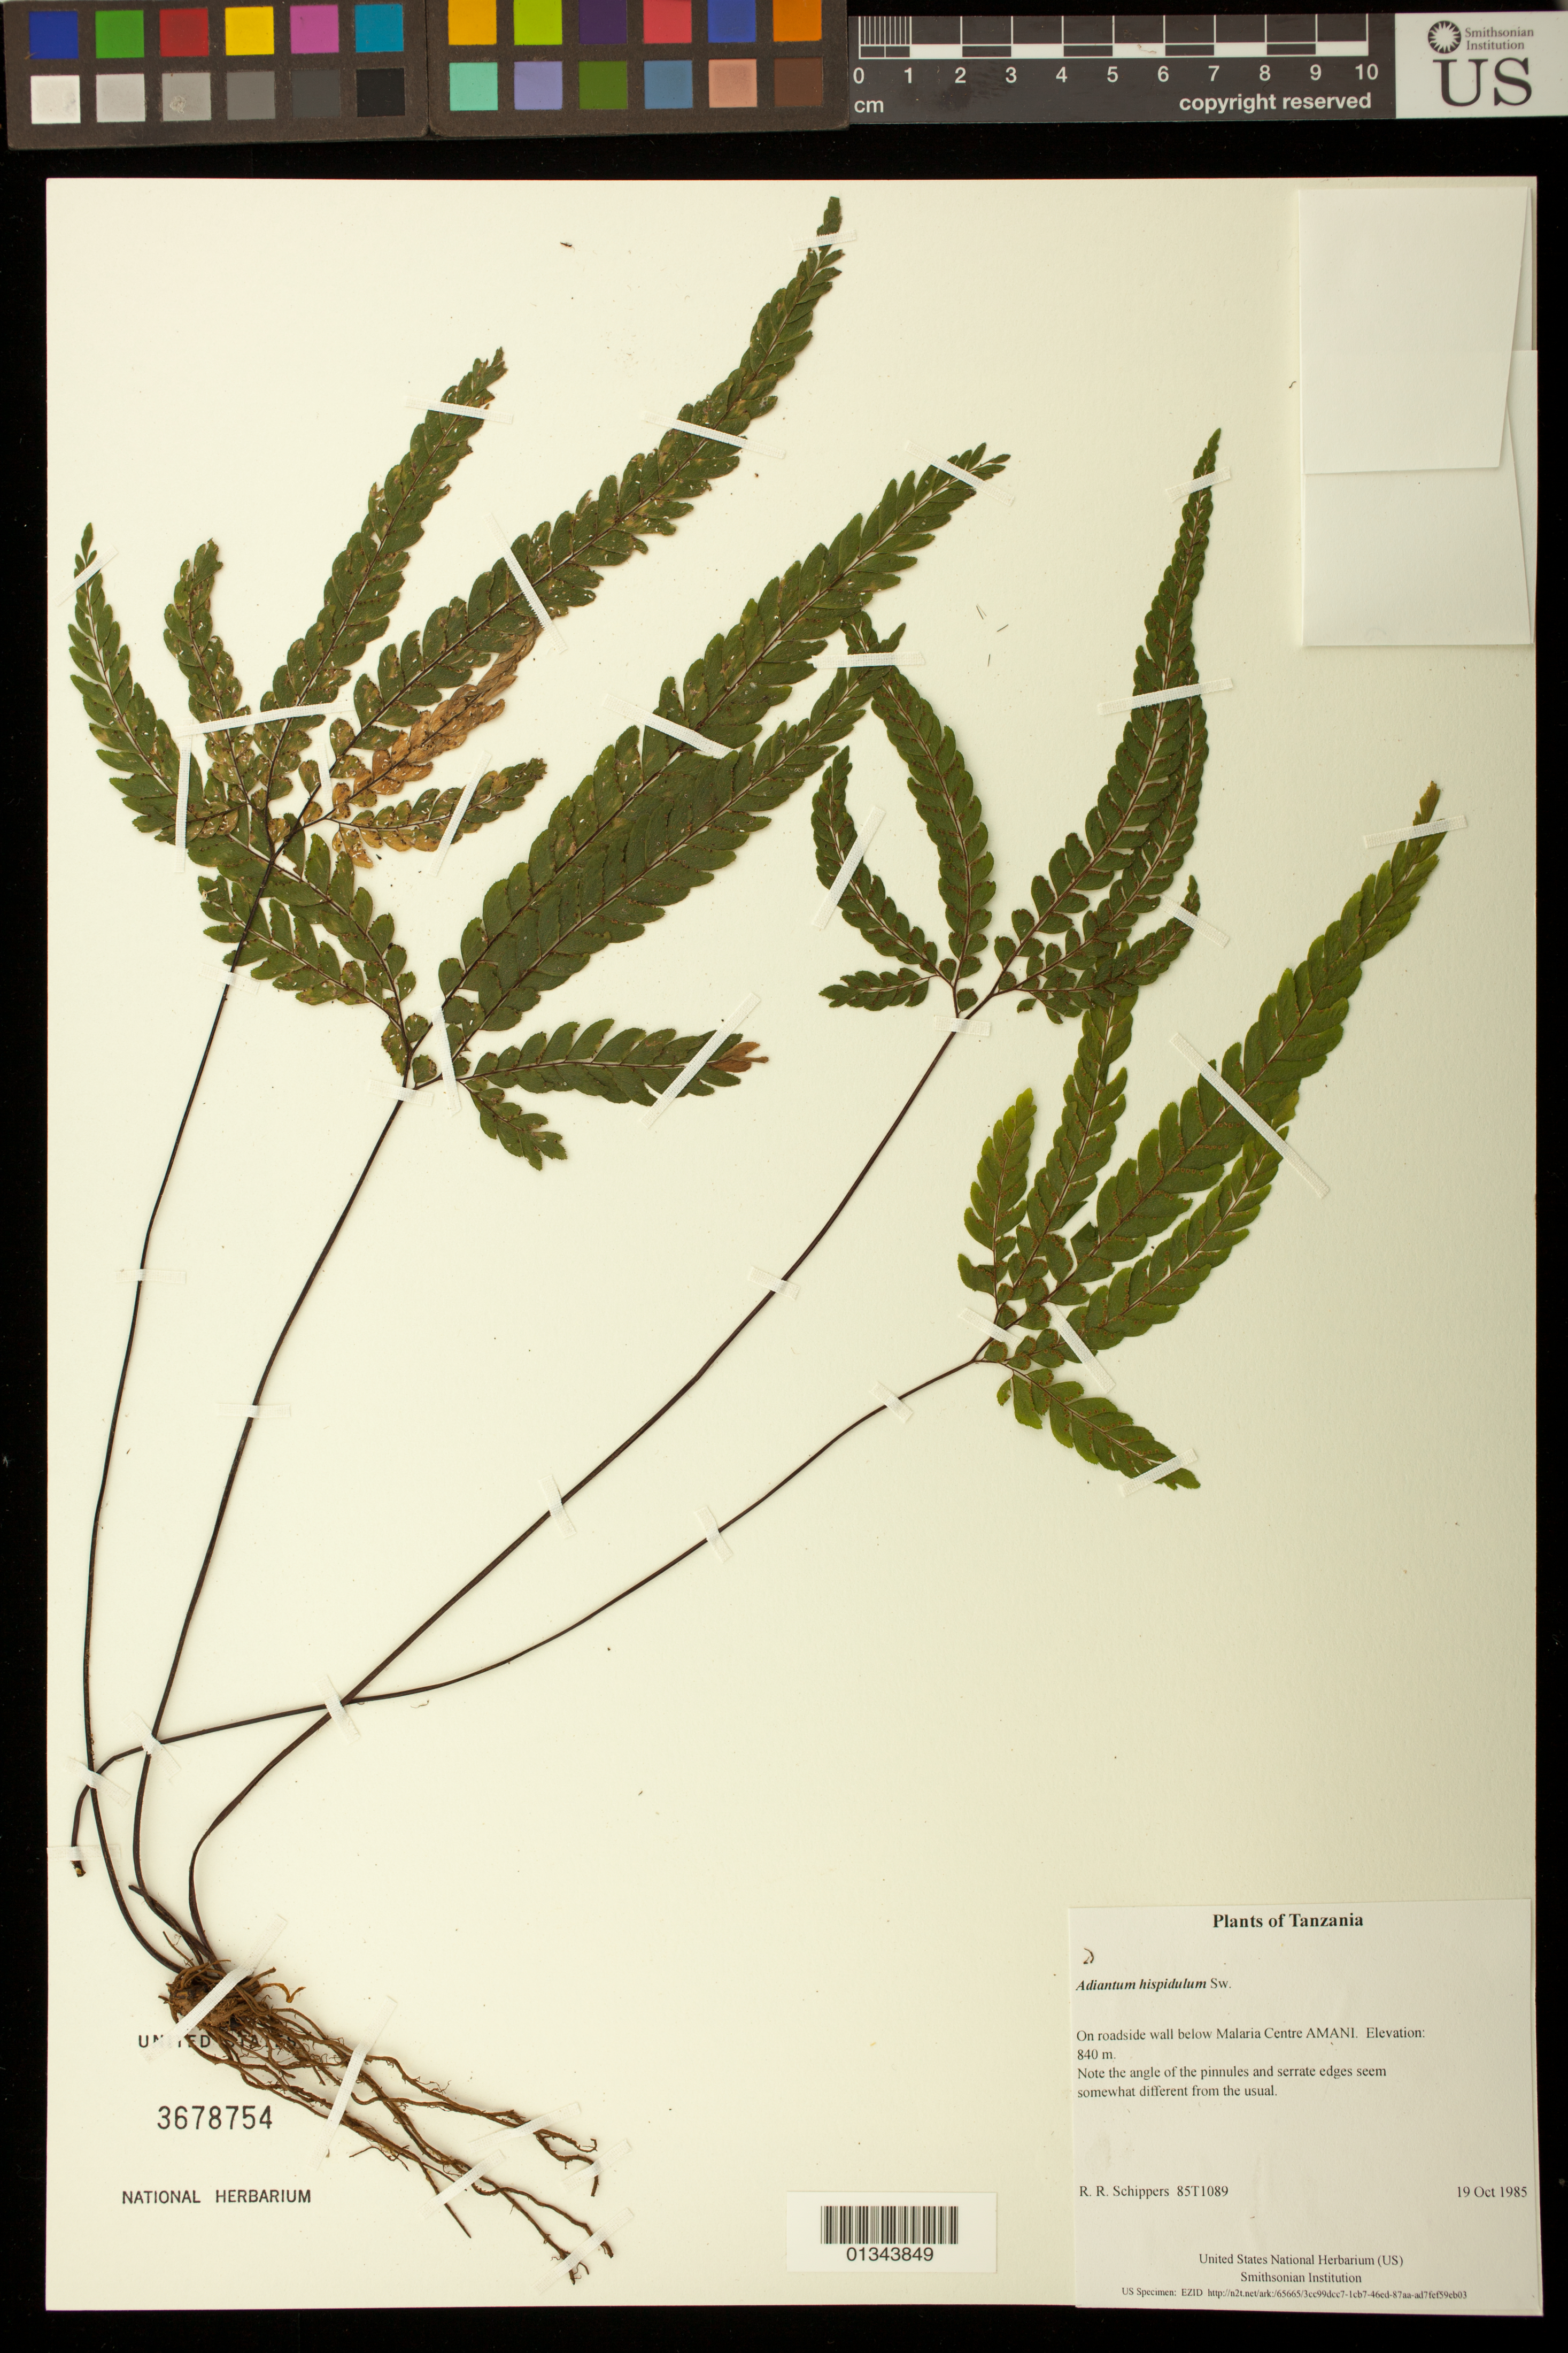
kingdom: Plantae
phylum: Tracheophyta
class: Polypodiopsida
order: Polypodiales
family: Pteridaceae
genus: Adiantum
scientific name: Adiantum hispidulum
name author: Sw.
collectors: R. R. Schippers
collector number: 85T1089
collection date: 1985-10-19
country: Tanzania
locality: On roadside wall below Malaria Centre AMANI.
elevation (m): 840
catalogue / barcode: US 3678754